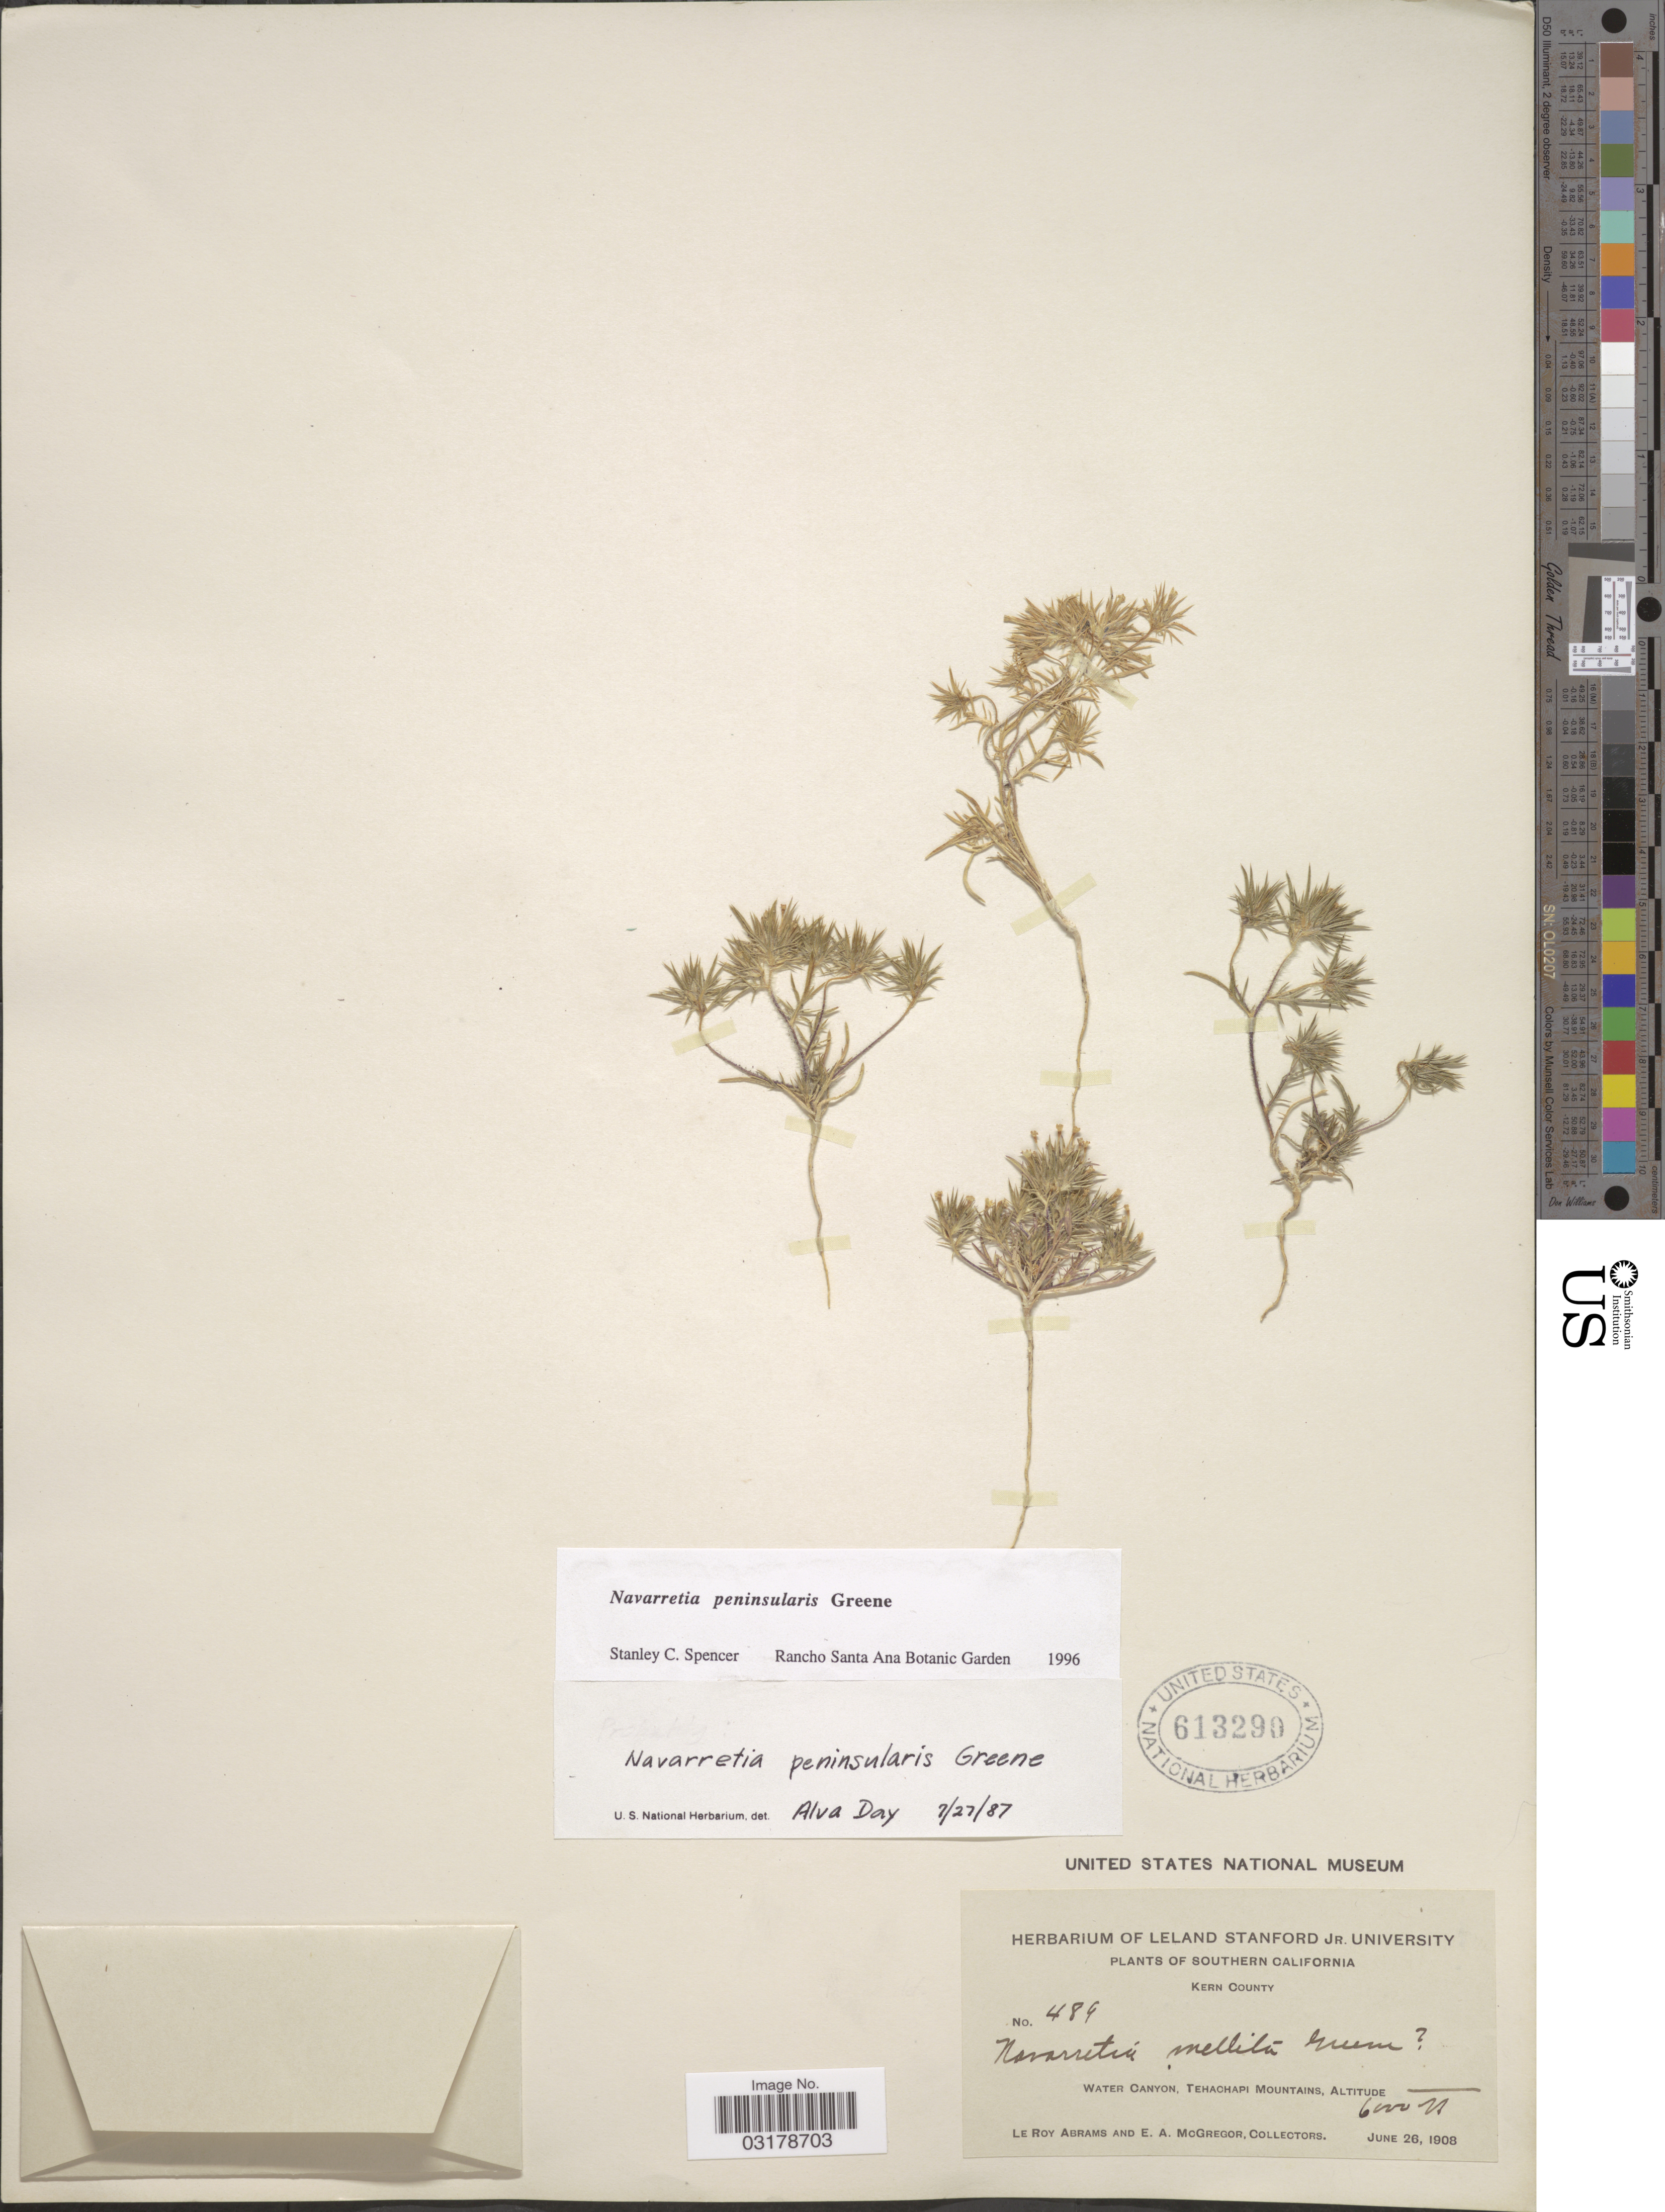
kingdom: Plantae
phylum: Tracheophyta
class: Magnoliopsida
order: Ericales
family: Polemoniaceae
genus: Navarretia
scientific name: Navarretia peninsularis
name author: S.W. Greene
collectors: L. Abrams & E. A. McGregor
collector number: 489*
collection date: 1908-06-26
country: United States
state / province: California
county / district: Kern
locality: Southern California. Kern County. Water Canyon, Tehachapi Mountains.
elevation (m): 1829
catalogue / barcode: US 613290